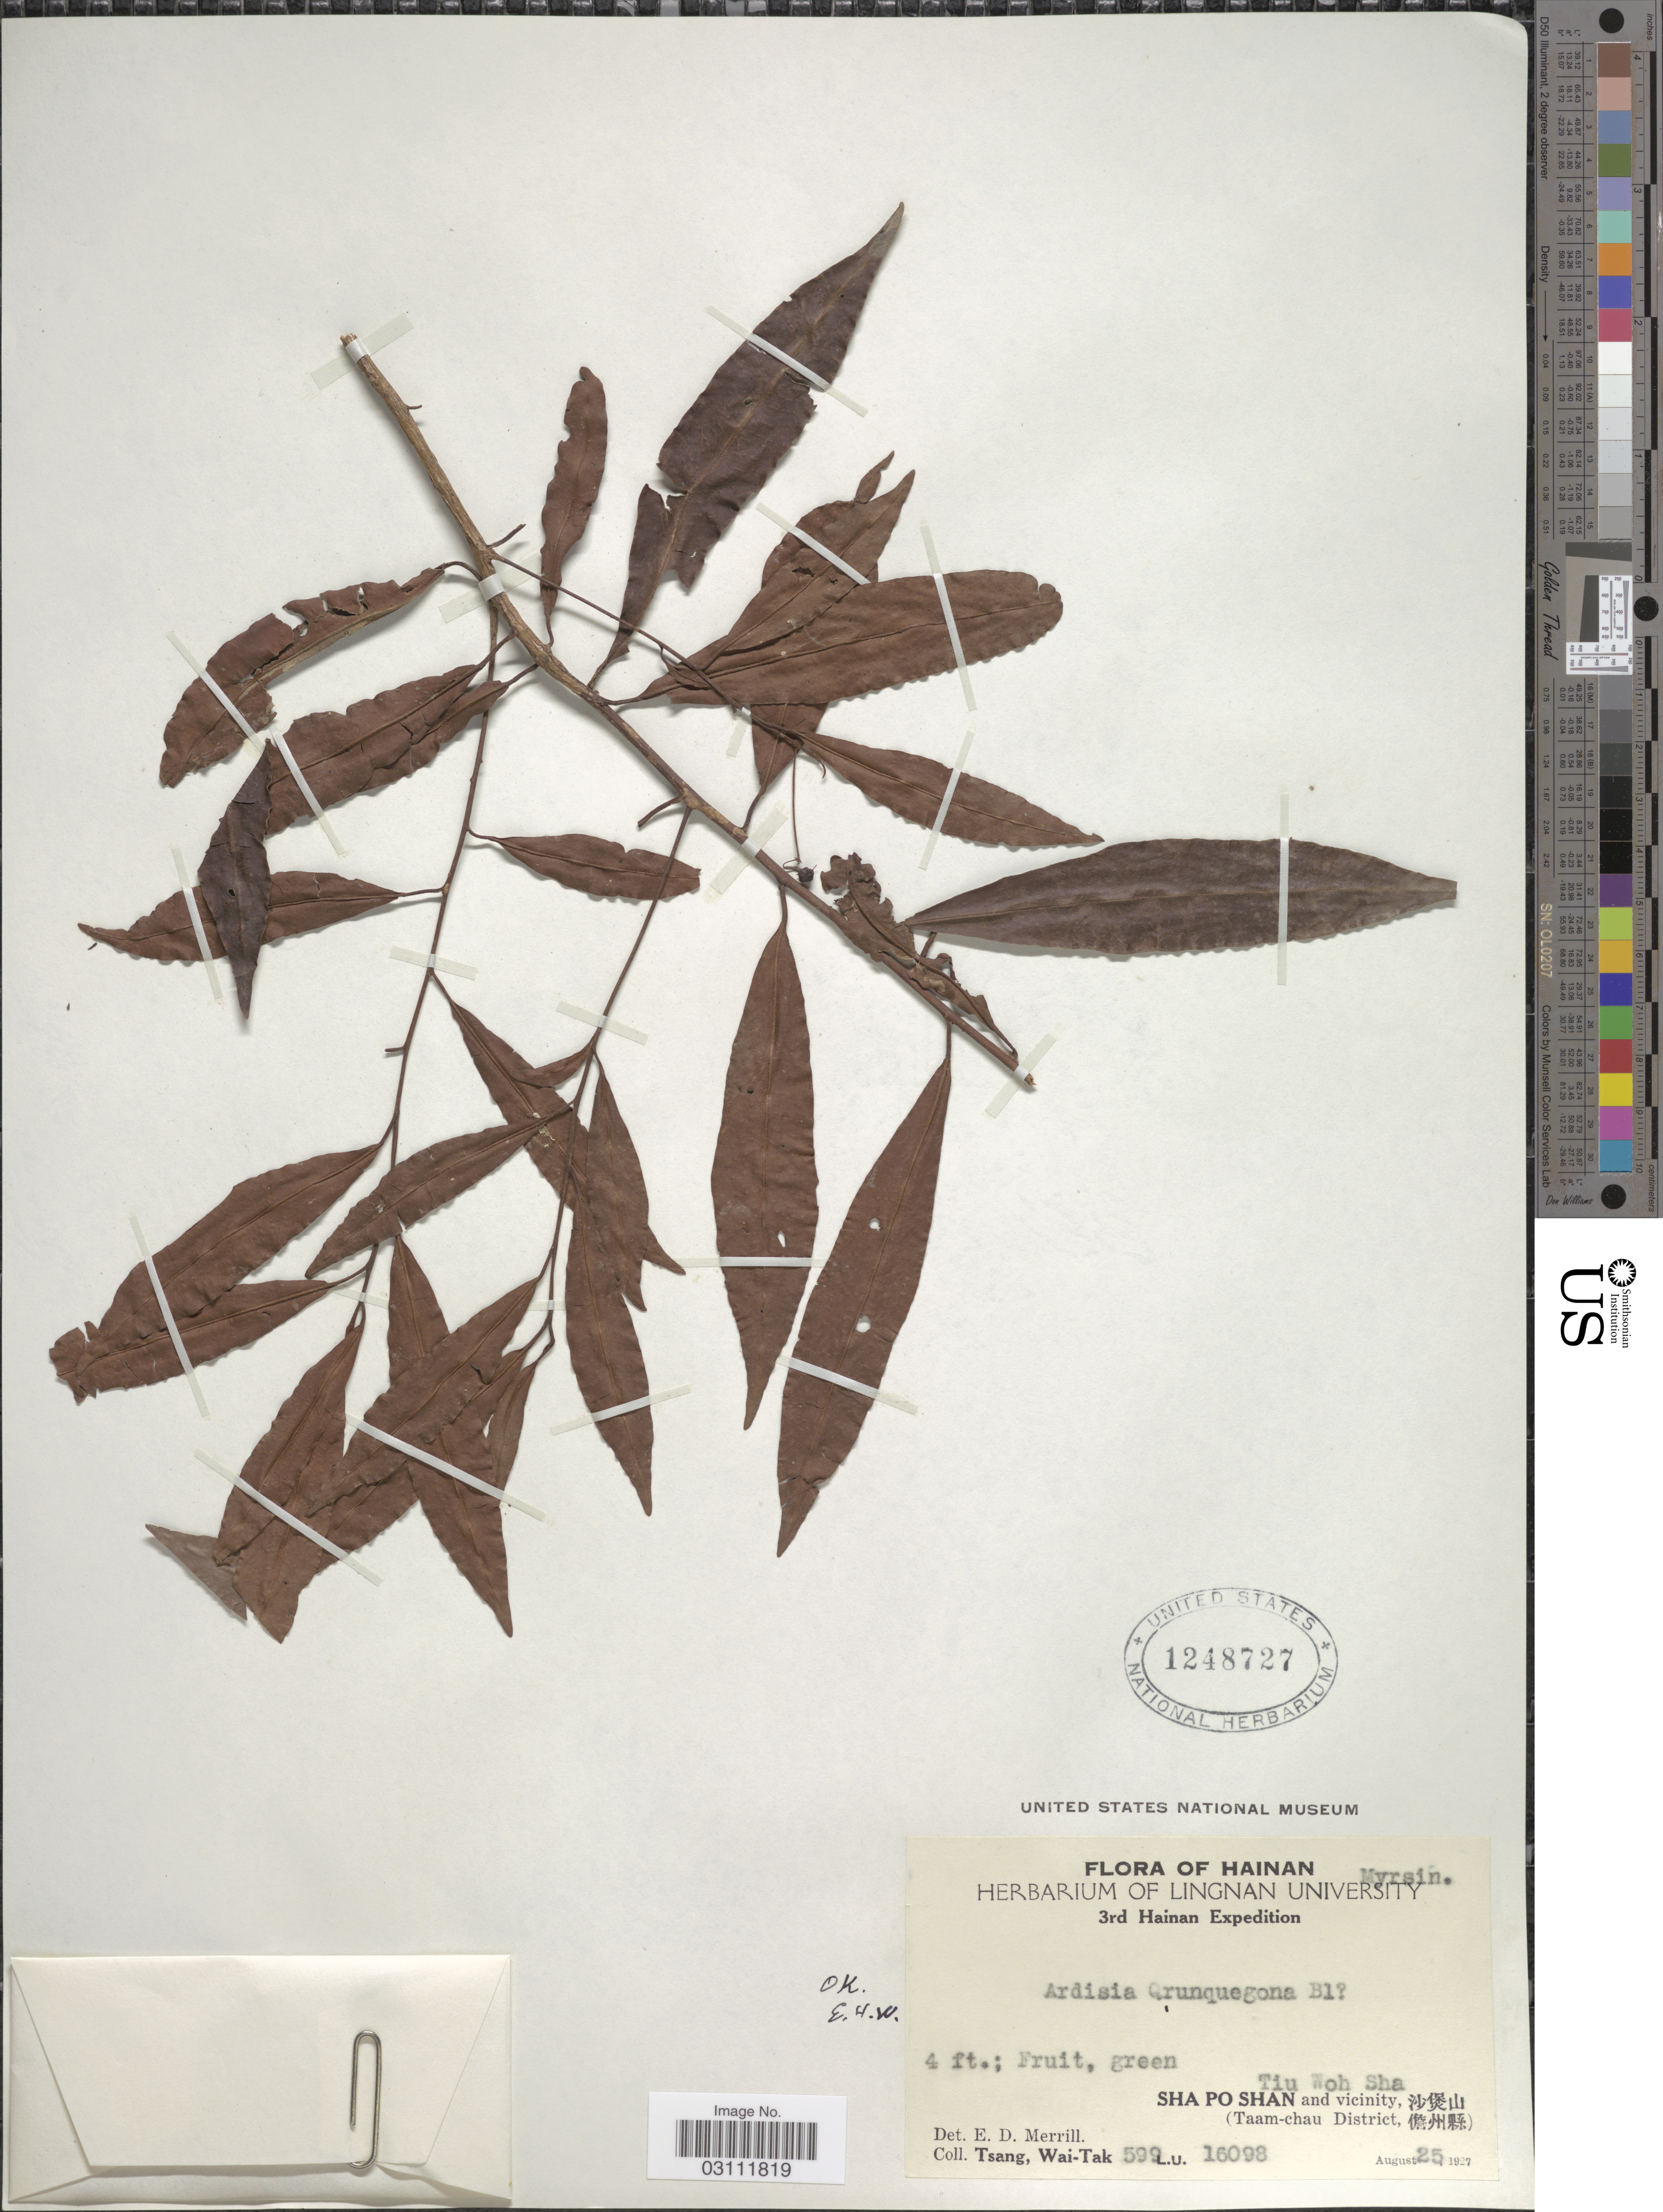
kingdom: Plantae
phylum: Tracheophyta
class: Magnoliopsida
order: Ericales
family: Primulaceae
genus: Ardisia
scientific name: Ardisia quinquegona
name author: Blume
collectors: W. T. Tsang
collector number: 599/L.U.16098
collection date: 1927-08-25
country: China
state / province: Hainan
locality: Tiu Woh Sha. Sha Po Shan and vicinity (Taam-chau District).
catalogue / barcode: US 1248727